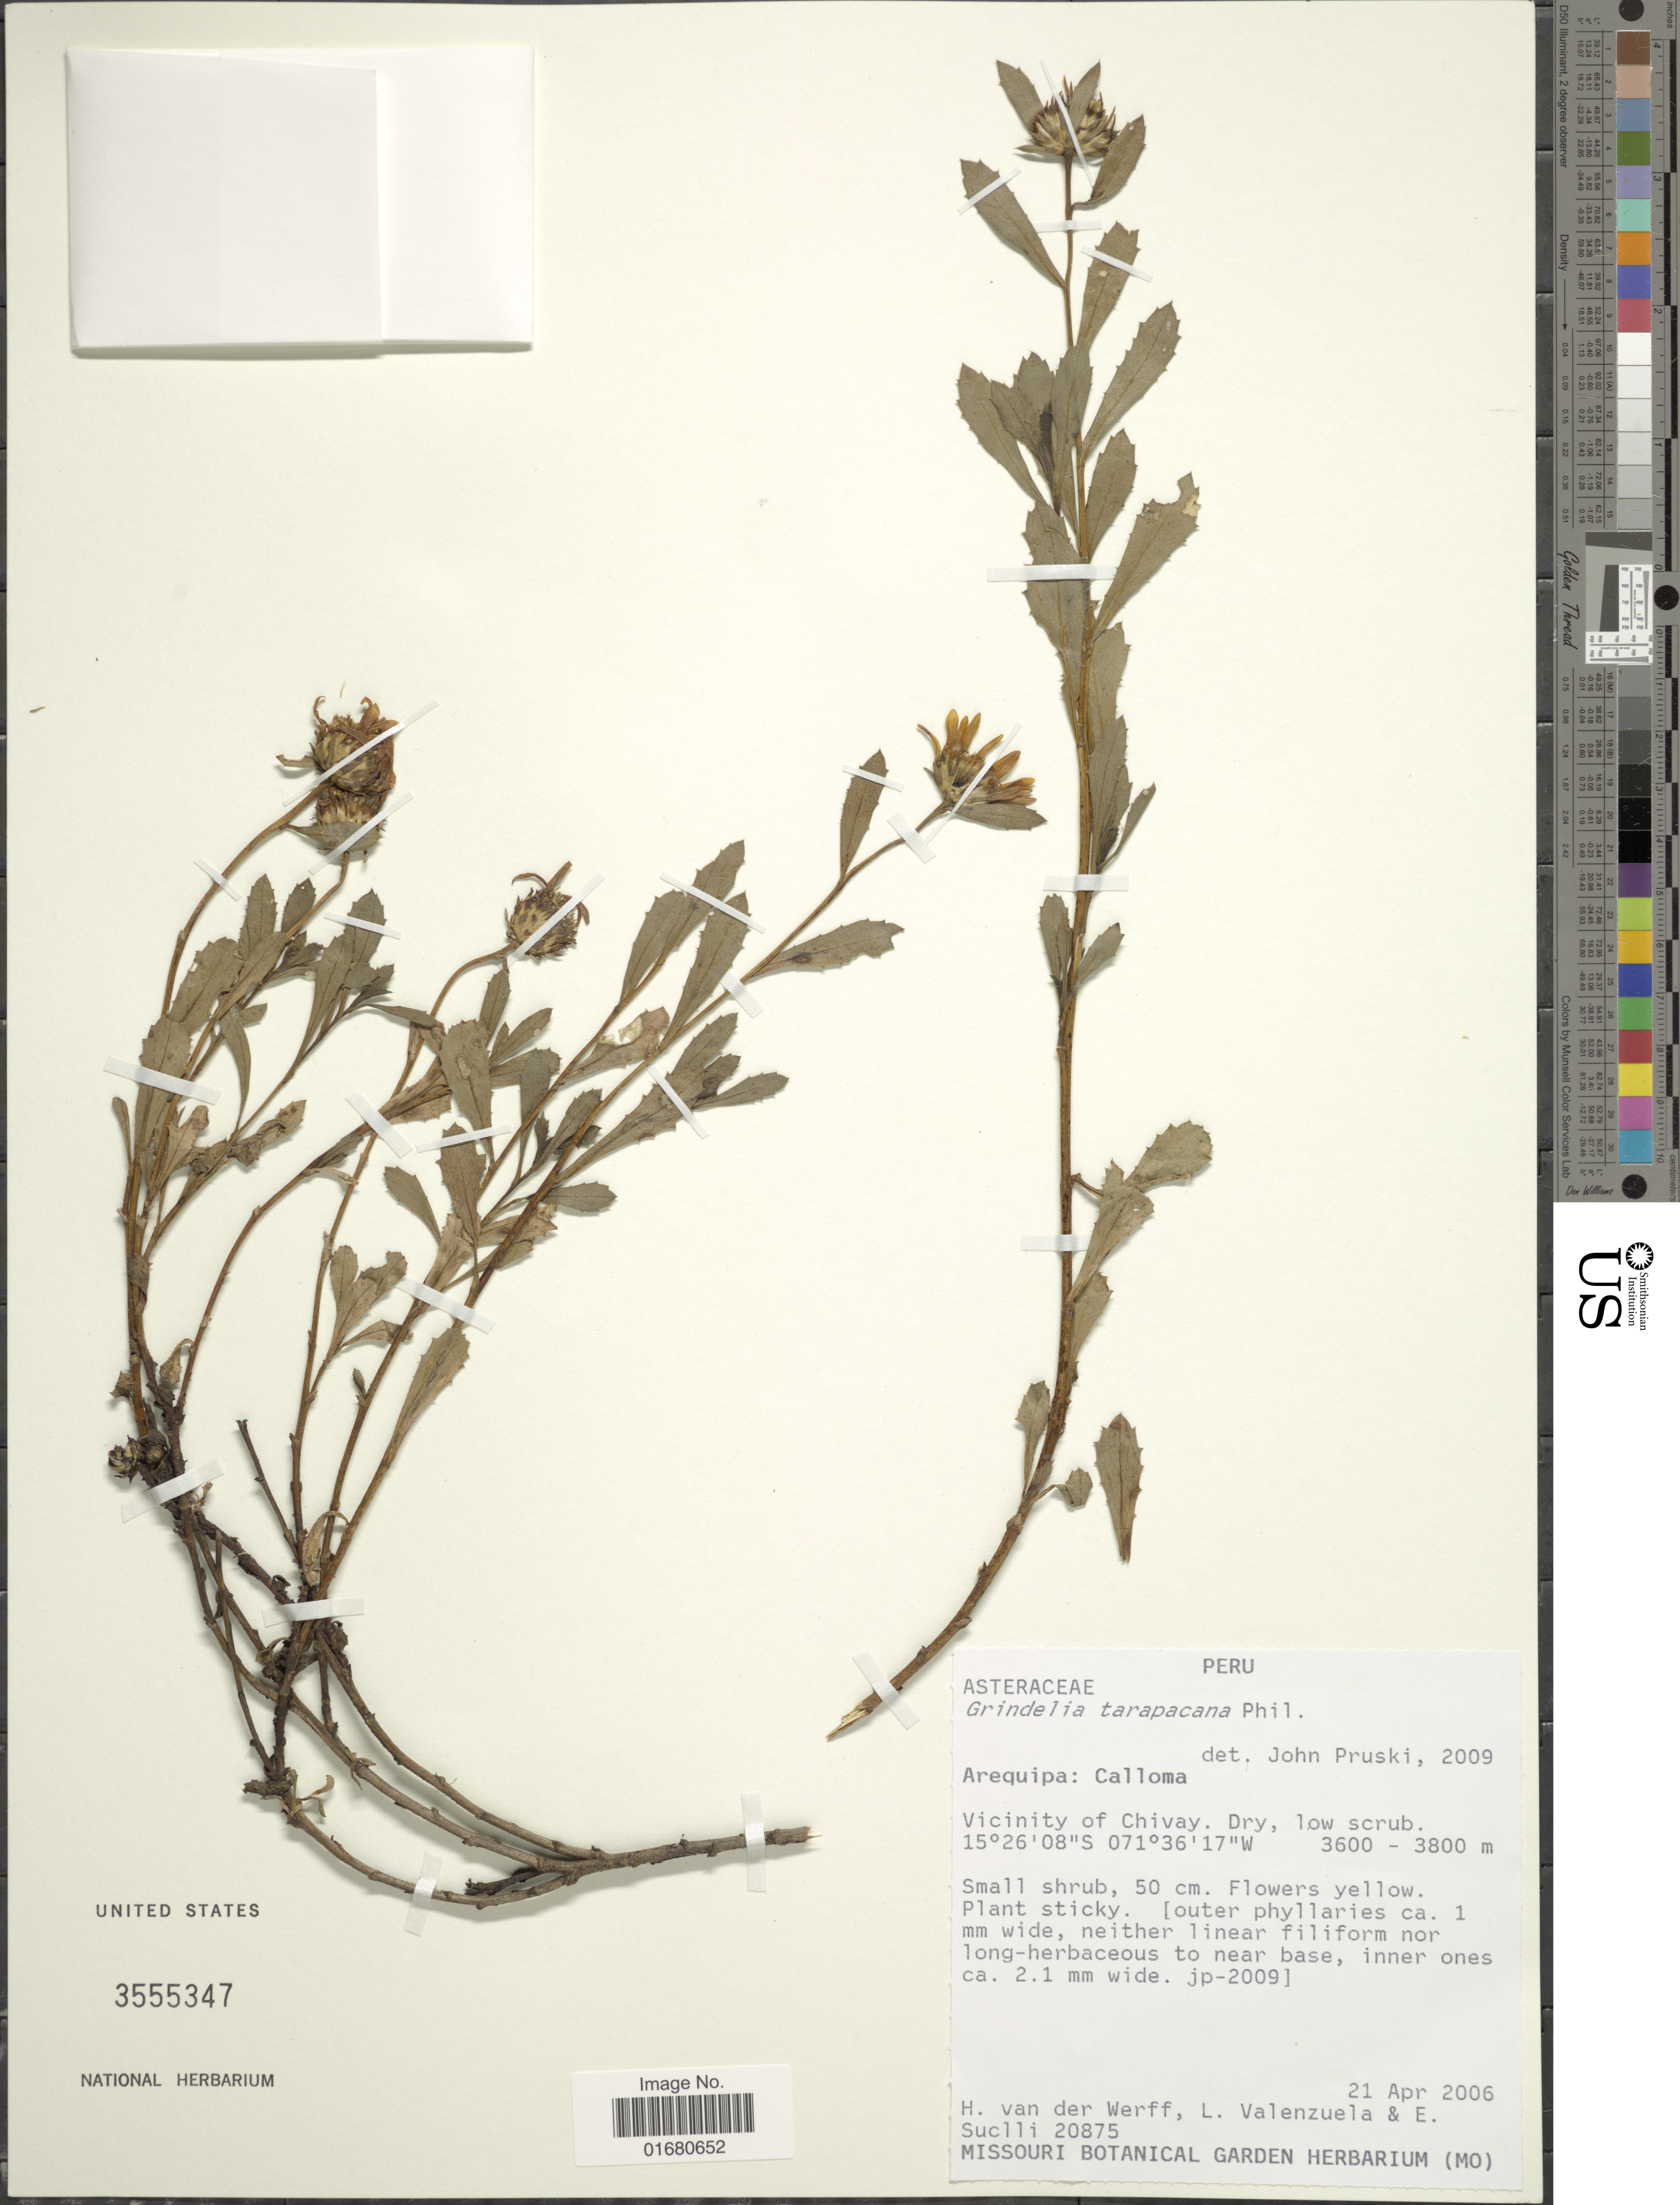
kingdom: Plantae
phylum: Tracheophyta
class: Magnoliopsida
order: Asterales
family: Asteraceae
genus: Grindelia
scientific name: Grindelia tarapacana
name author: Phil.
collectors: H. van der Werff, L. Valenzuela & E. Suclli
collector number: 20875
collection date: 2006-04-21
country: Peru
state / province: Arequipa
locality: Calloma, Vicinity of Chivay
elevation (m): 3600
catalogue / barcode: US 3555347